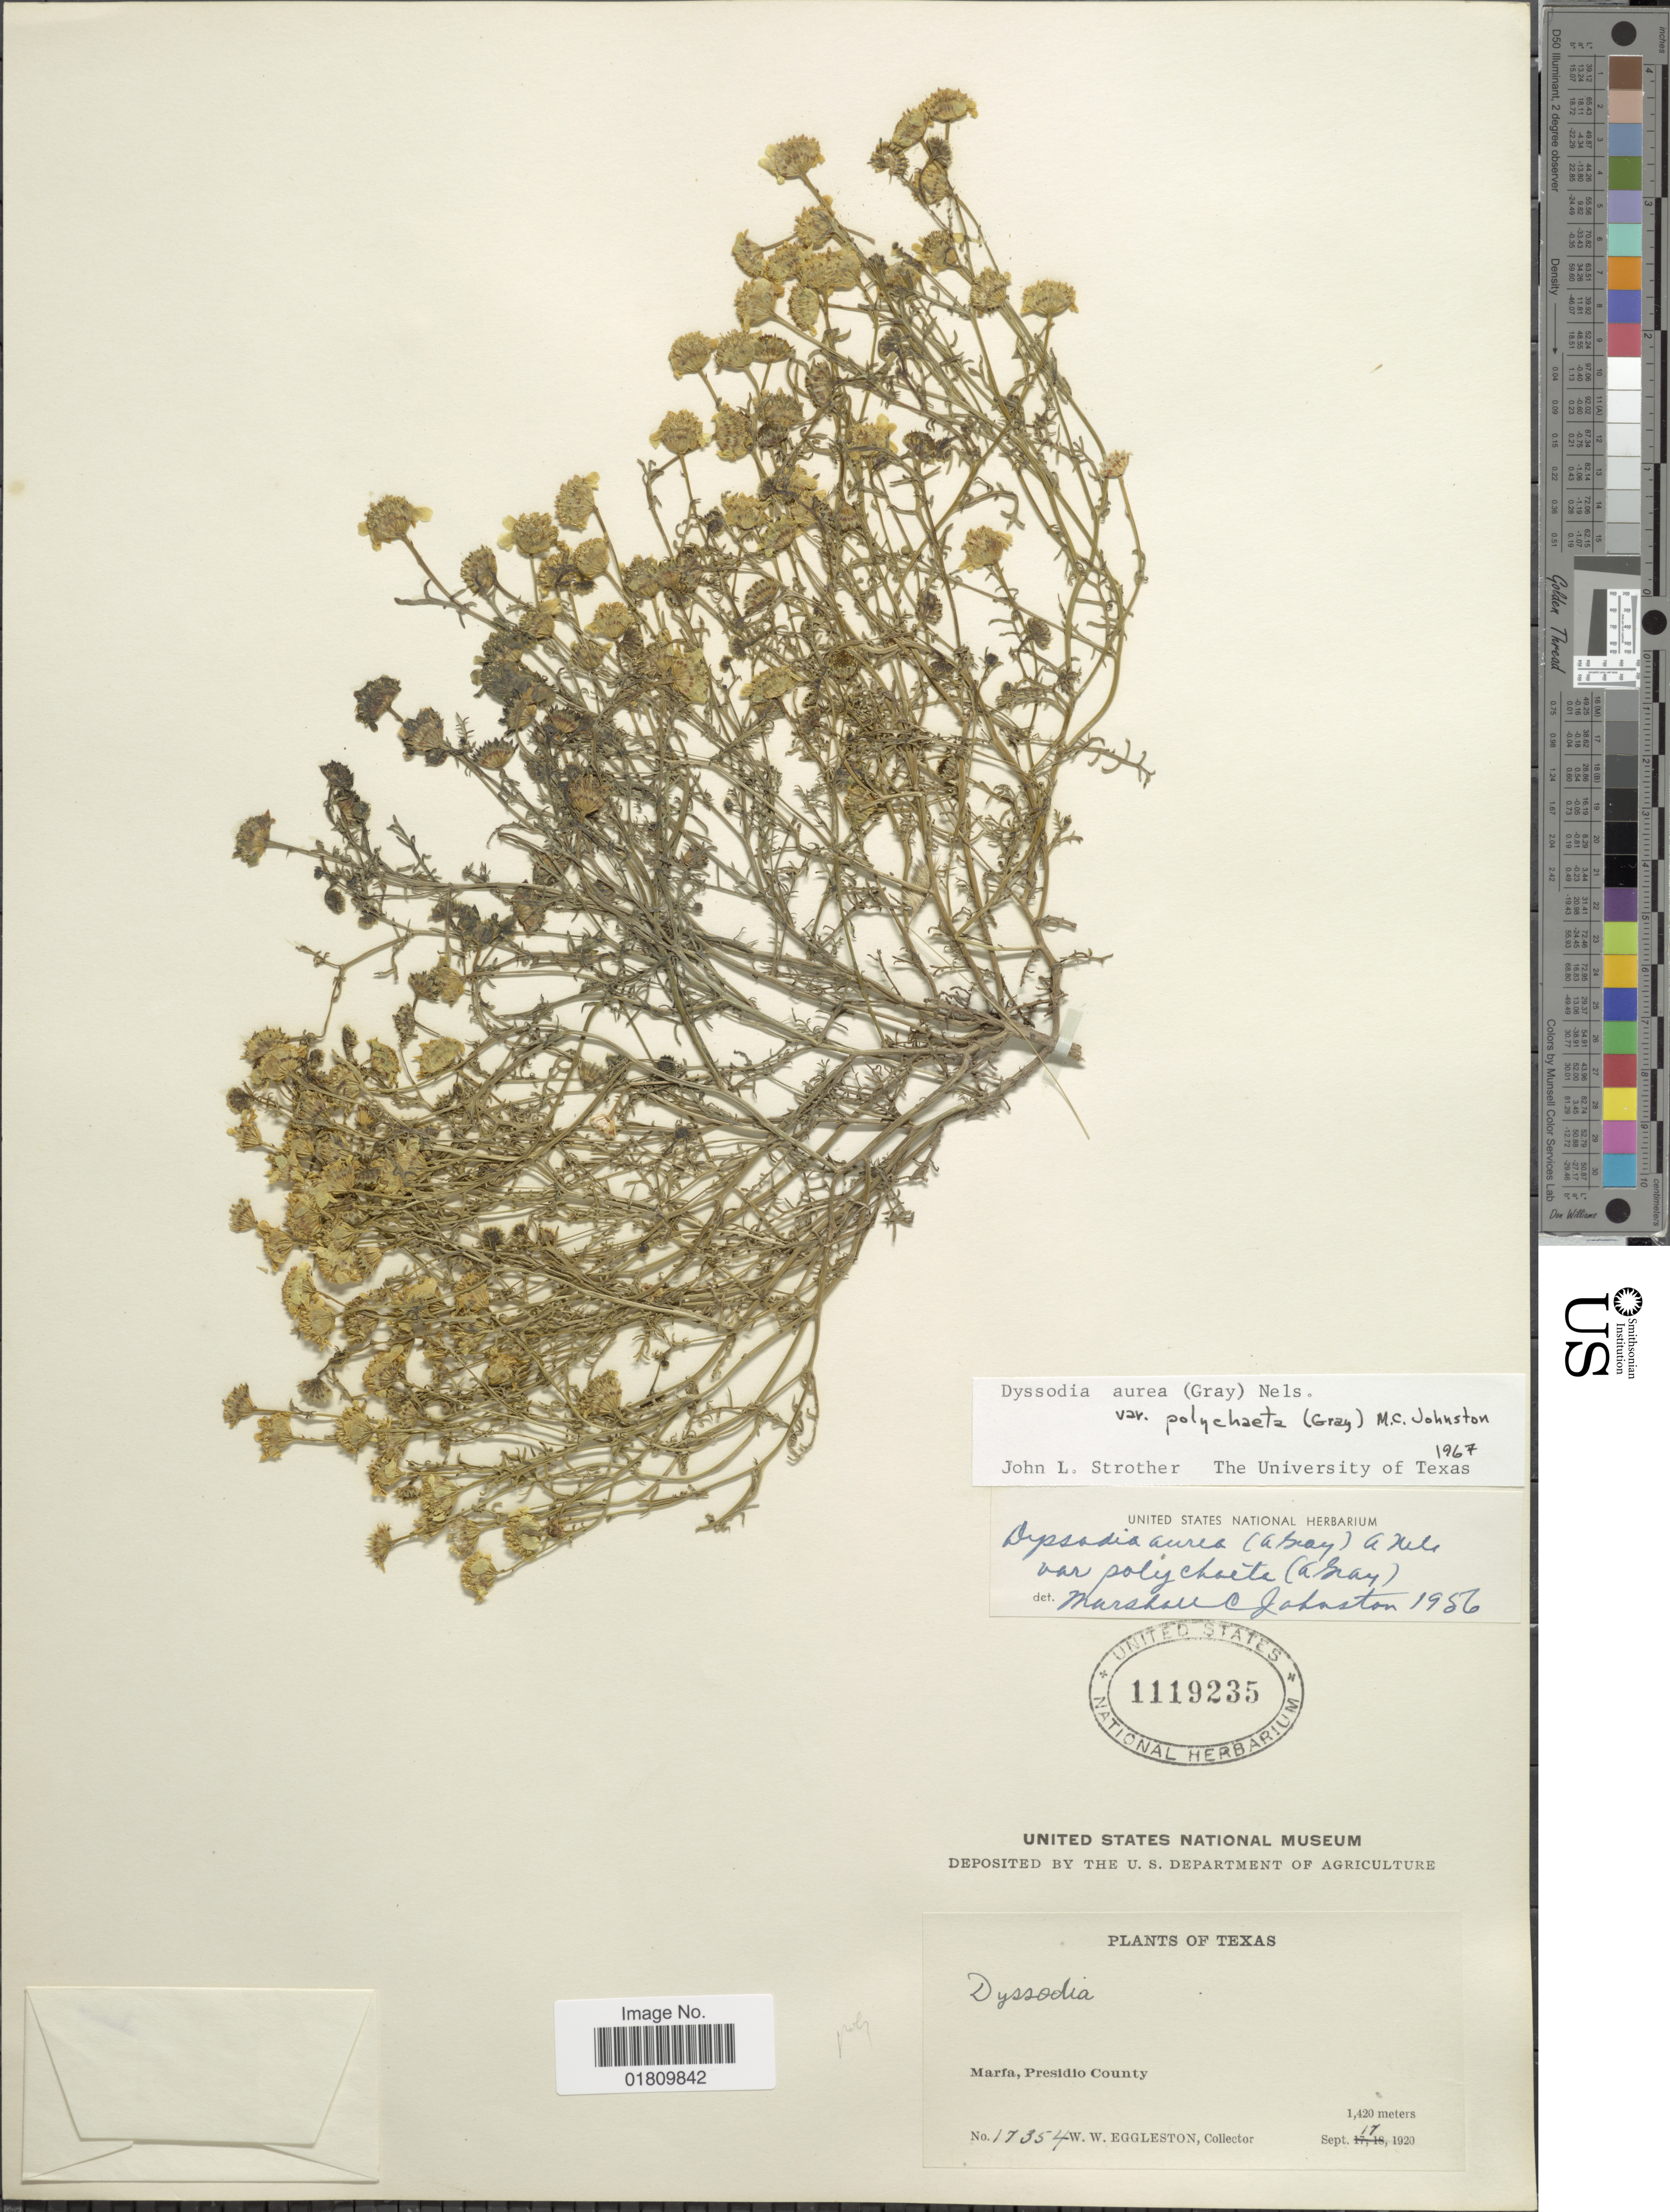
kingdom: Plantae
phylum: Tracheophyta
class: Magnoliopsida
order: Asterales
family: Asteraceae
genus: Thymophylla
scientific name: Thymophylla aurea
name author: (A. Gray) Greene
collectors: W. W. Eggleston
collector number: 17354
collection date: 1920-09-17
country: United States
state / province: Texas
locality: María, Presidio County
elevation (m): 1420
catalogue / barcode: US 1119235